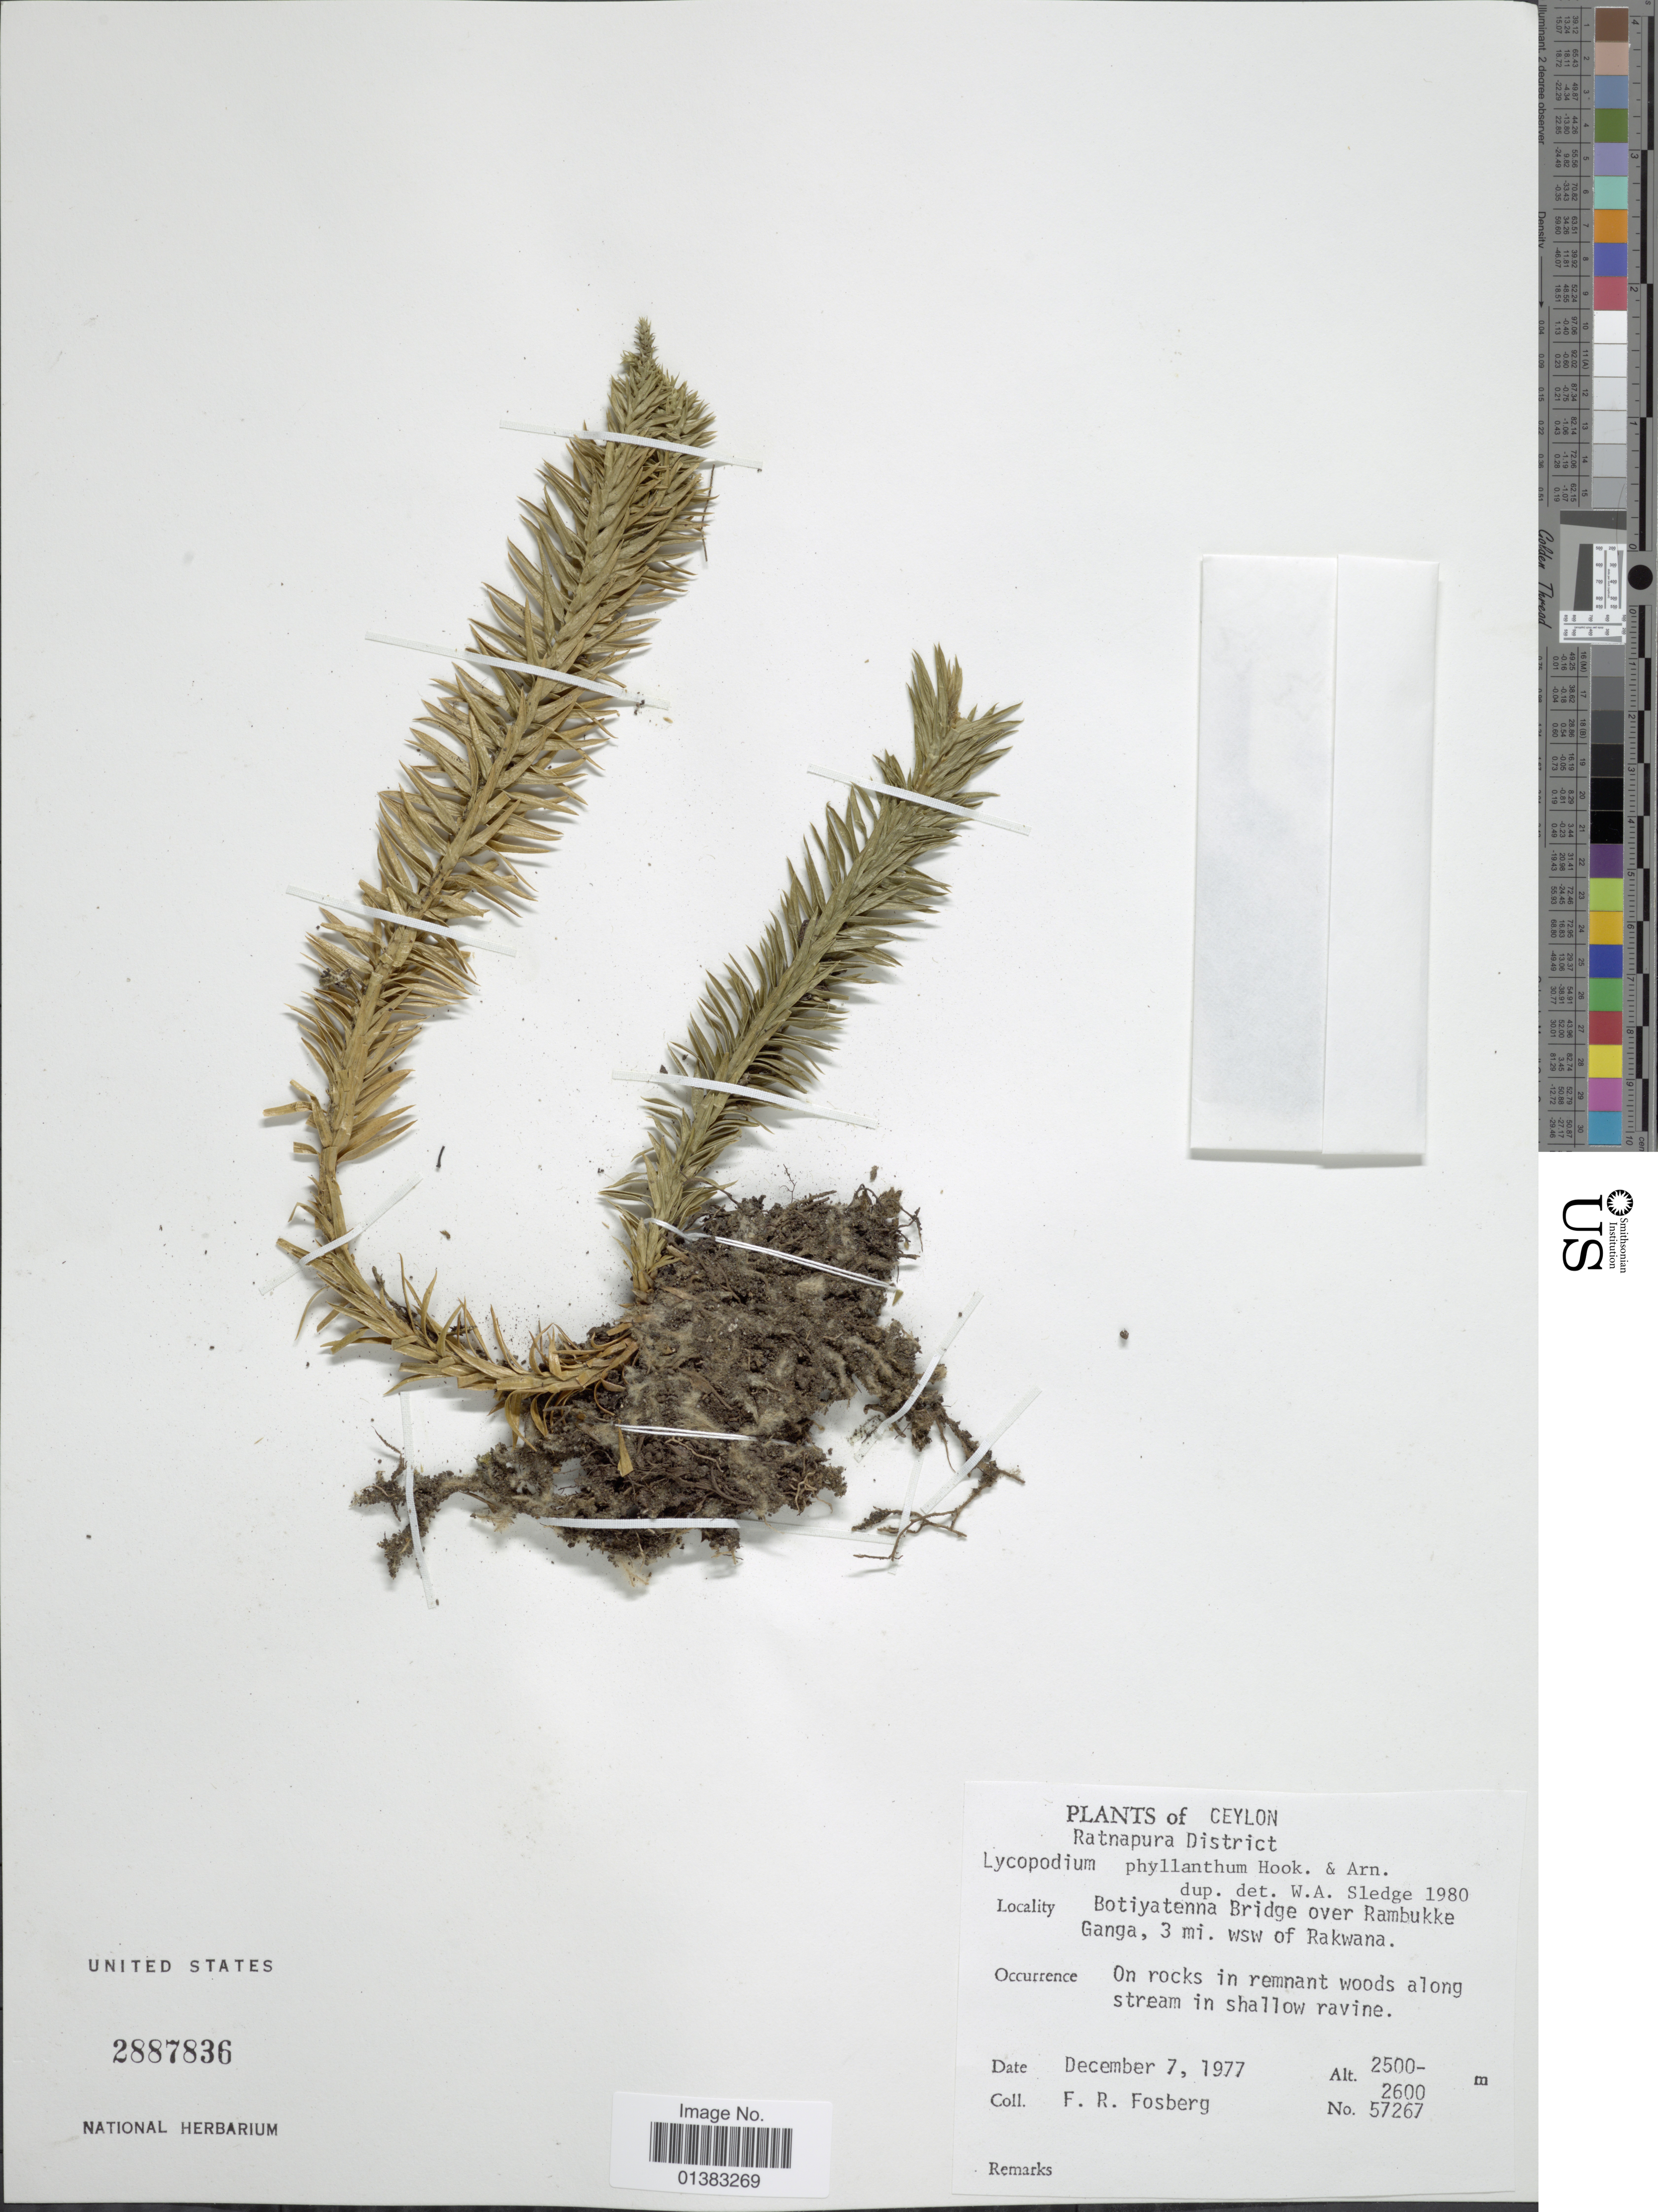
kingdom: Plantae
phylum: Tracheophyta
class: Lycopodiopsida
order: Lycopodiales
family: Lycopodiaceae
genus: Phlegmariurus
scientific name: Phlegmariurus phyllanthus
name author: (Hook. & Arn.) R.D. Dixit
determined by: Field, A. R.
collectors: F. R. Fosberg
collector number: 57267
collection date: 1977-12-07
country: Sri Lanka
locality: Ceylon. Ratnapura District. Botiyatenna Bridge over Rambukke Ganga, 3 mi. wsw of Rakwana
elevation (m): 2500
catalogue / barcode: US 2887836